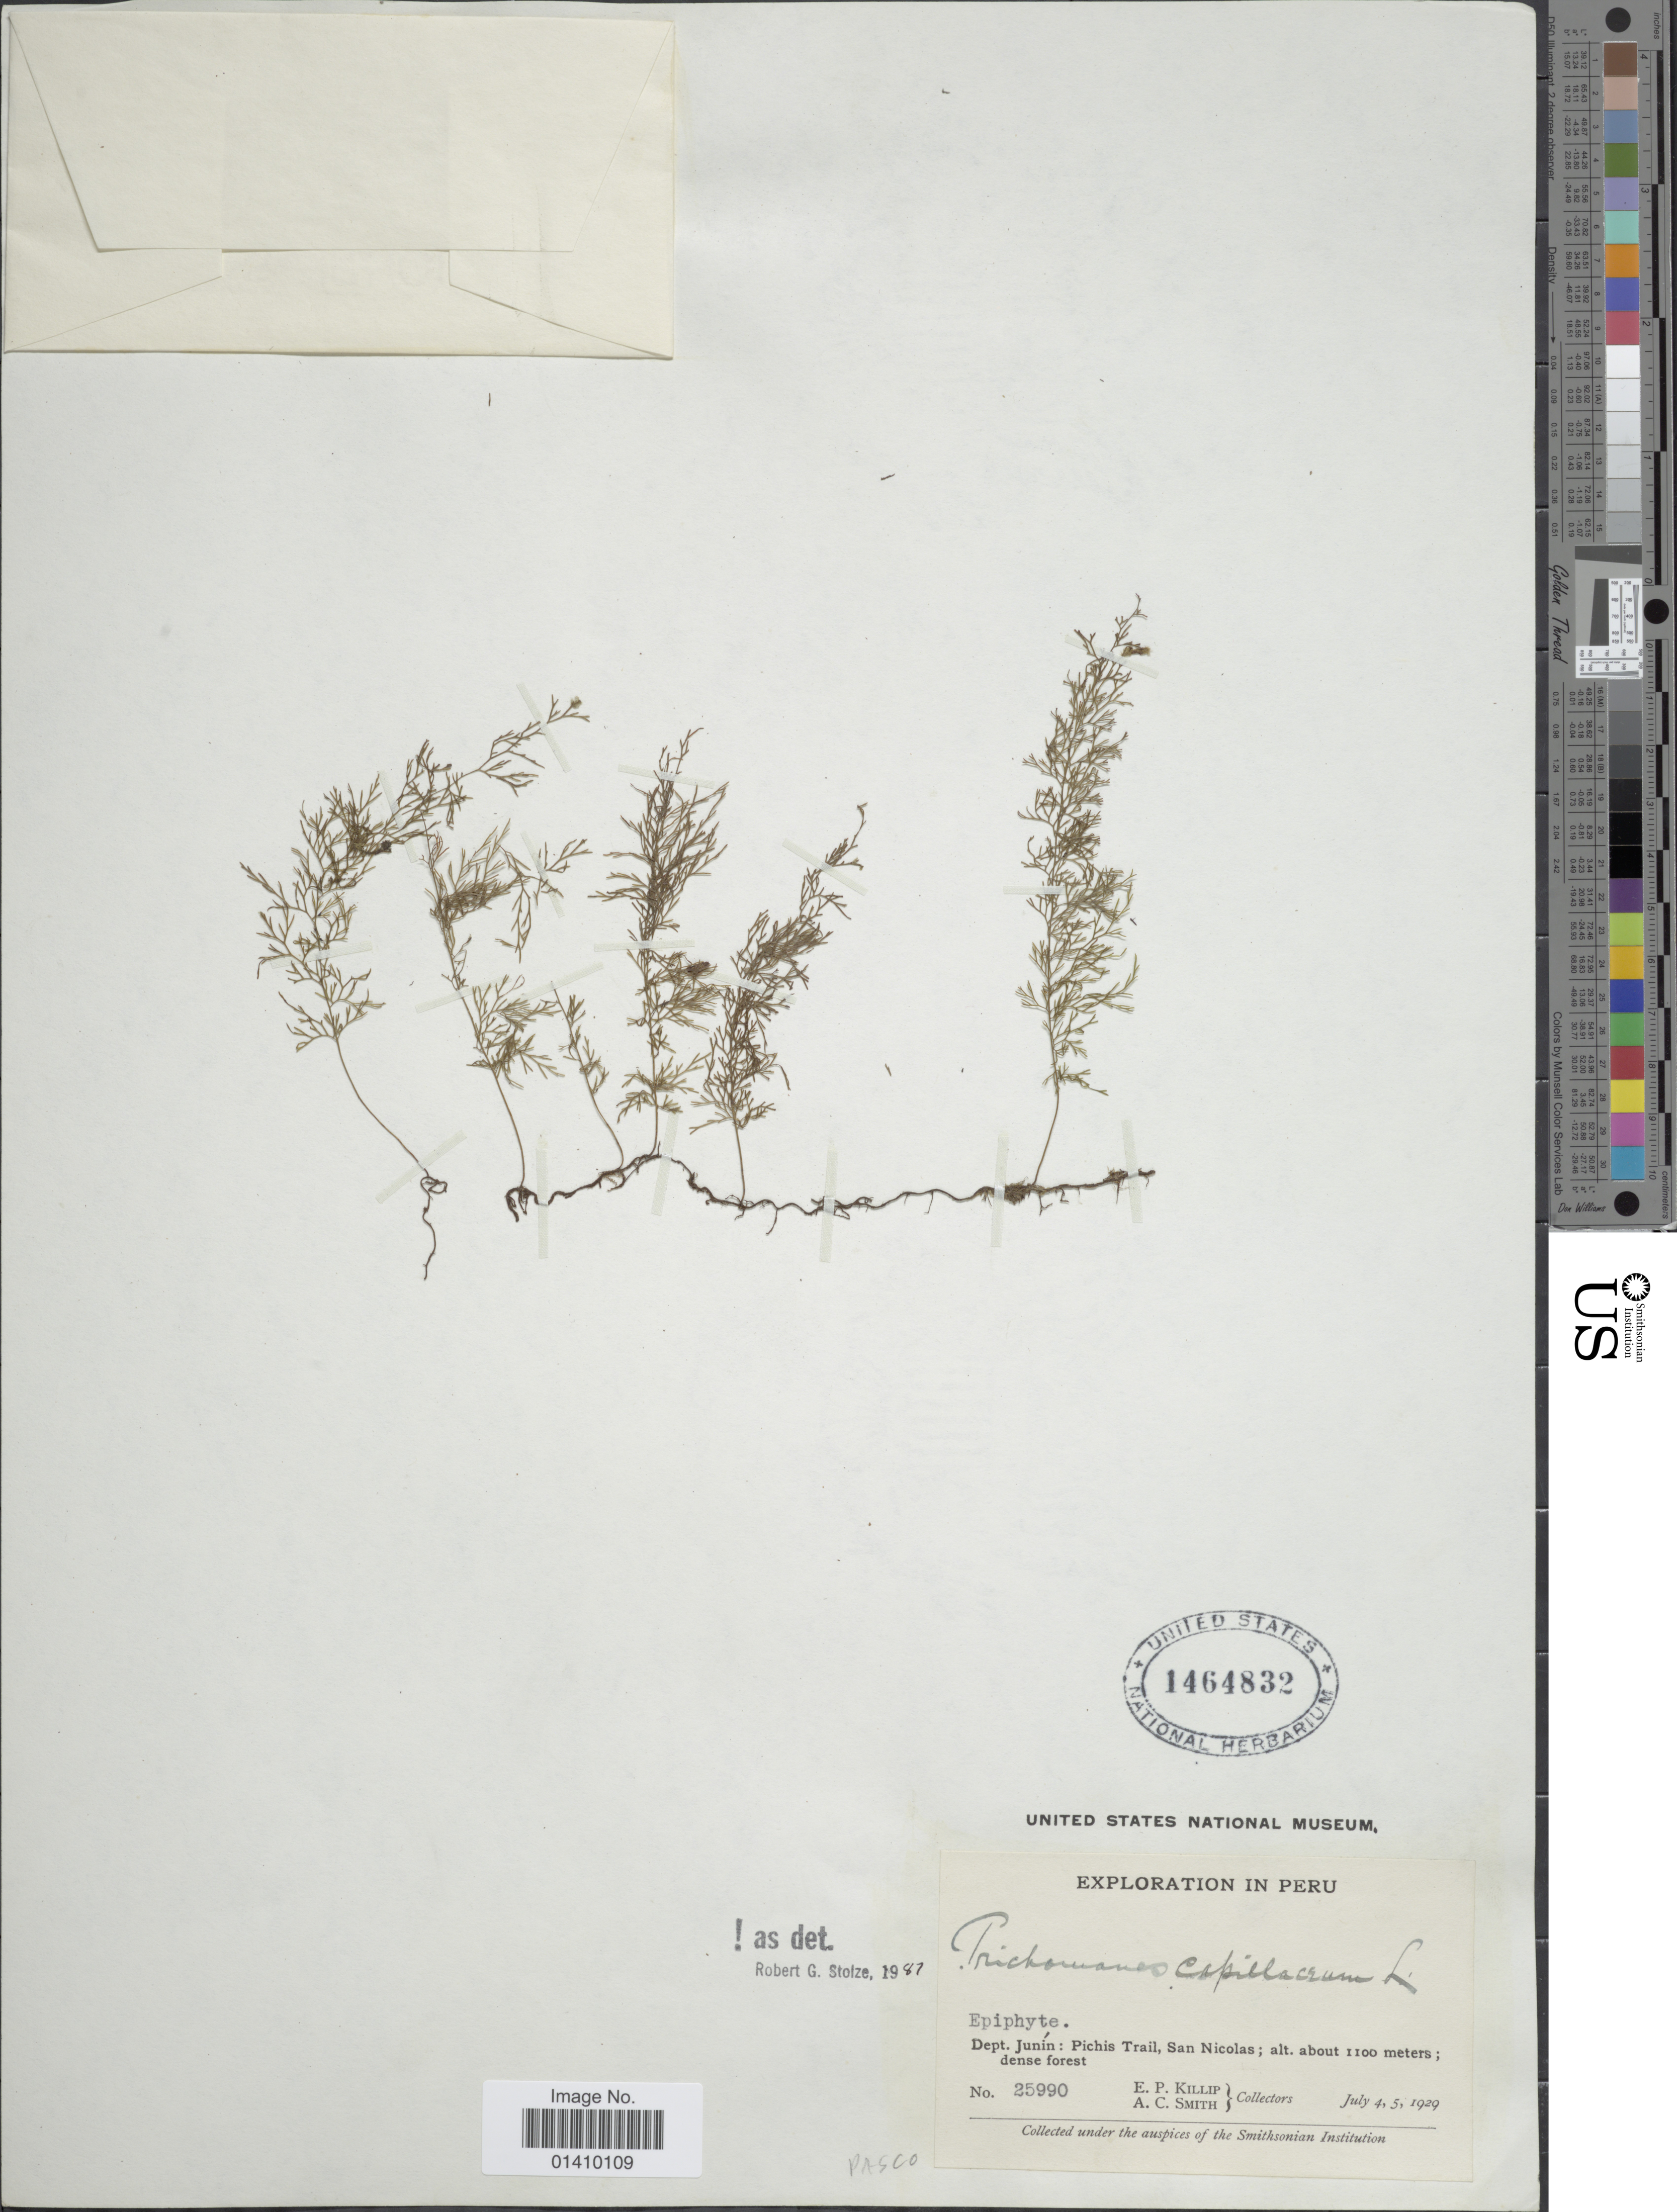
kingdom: Plantae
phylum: Tracheophyta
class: Polypodiopsida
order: Hymenophyllales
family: Hymenophyllaceae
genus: Polyphlebium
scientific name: Polyphlebium capillaceum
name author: (L.) Ebihara & Dubuisson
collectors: E. P. Killip & A. C. Smith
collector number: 25990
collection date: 1929-07-04/1929-07-05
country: Peru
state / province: Junín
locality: Dept. Junin Pichis trail, San Nicolas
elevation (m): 1100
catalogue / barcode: US 1464832